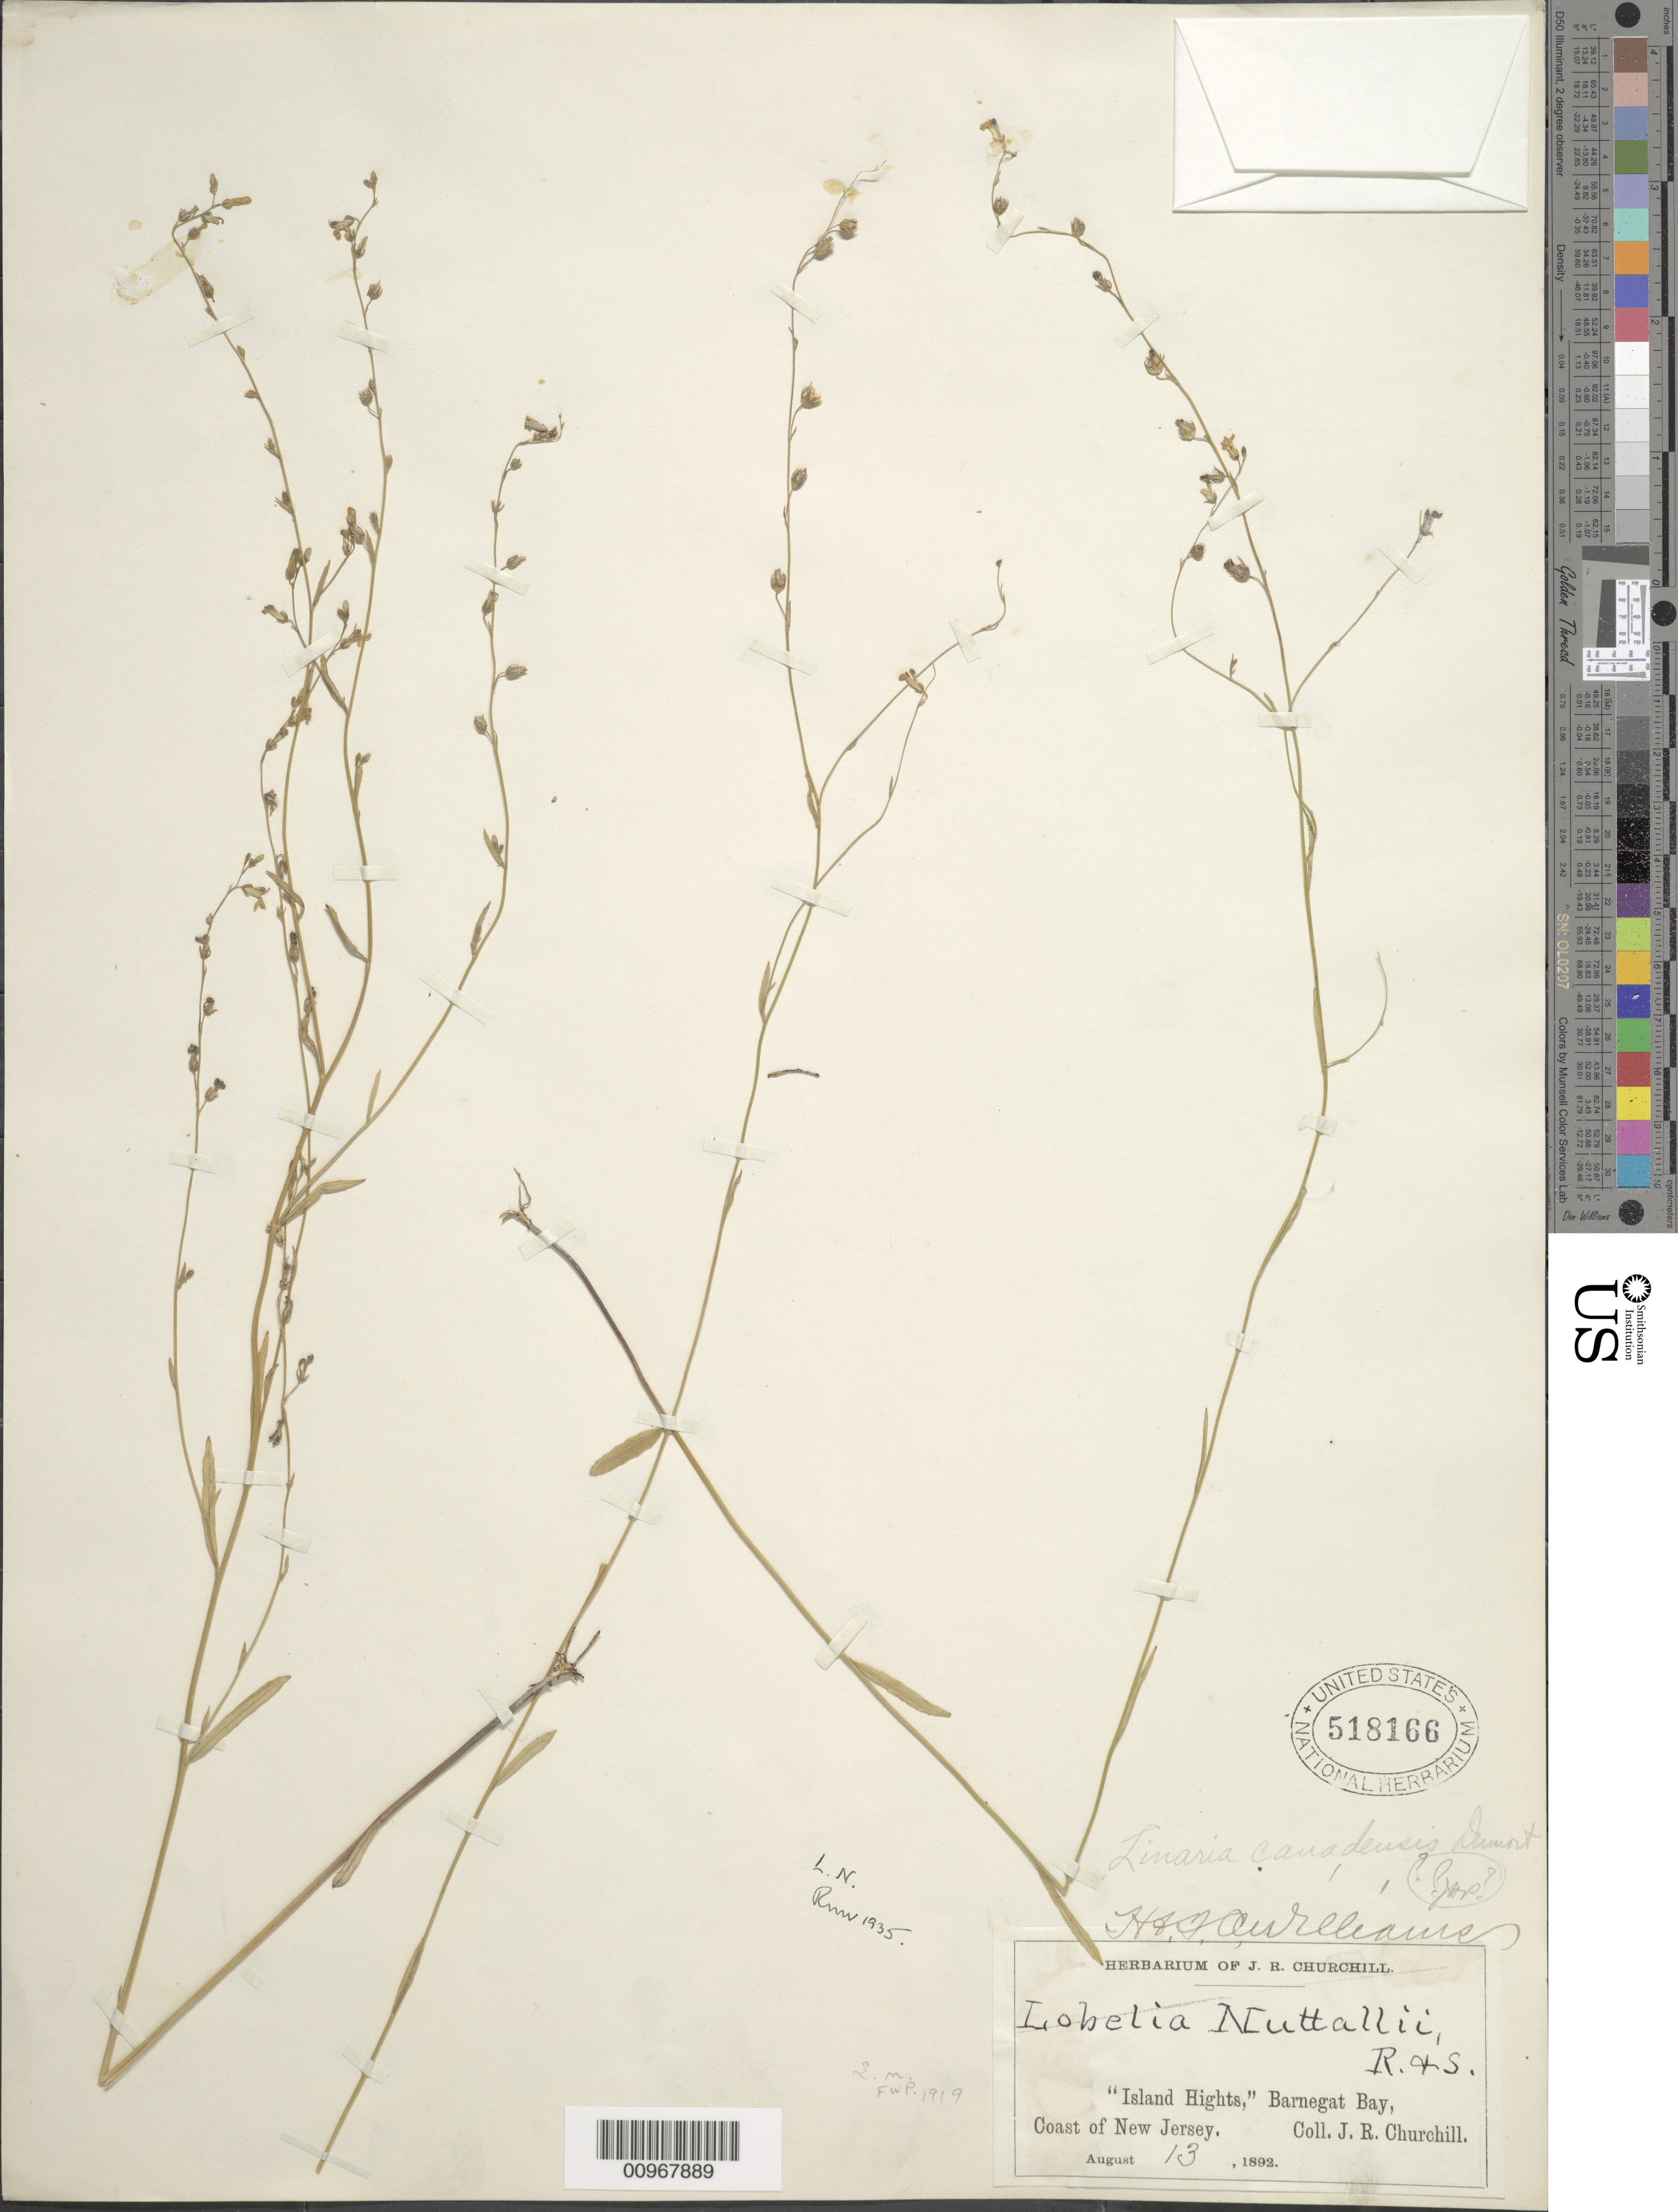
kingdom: Plantae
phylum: Tracheophyta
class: Magnoliopsida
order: Asterales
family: Campanulaceae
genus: Lobelia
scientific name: Lobelia nuttallii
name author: Schult.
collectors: J. R. Churchill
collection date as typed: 13 Aug 1892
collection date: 1892-08-13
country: United States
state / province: New Jersey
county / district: Ocean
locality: "Island Hights", Barnegat Bay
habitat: coast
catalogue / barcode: US 518166